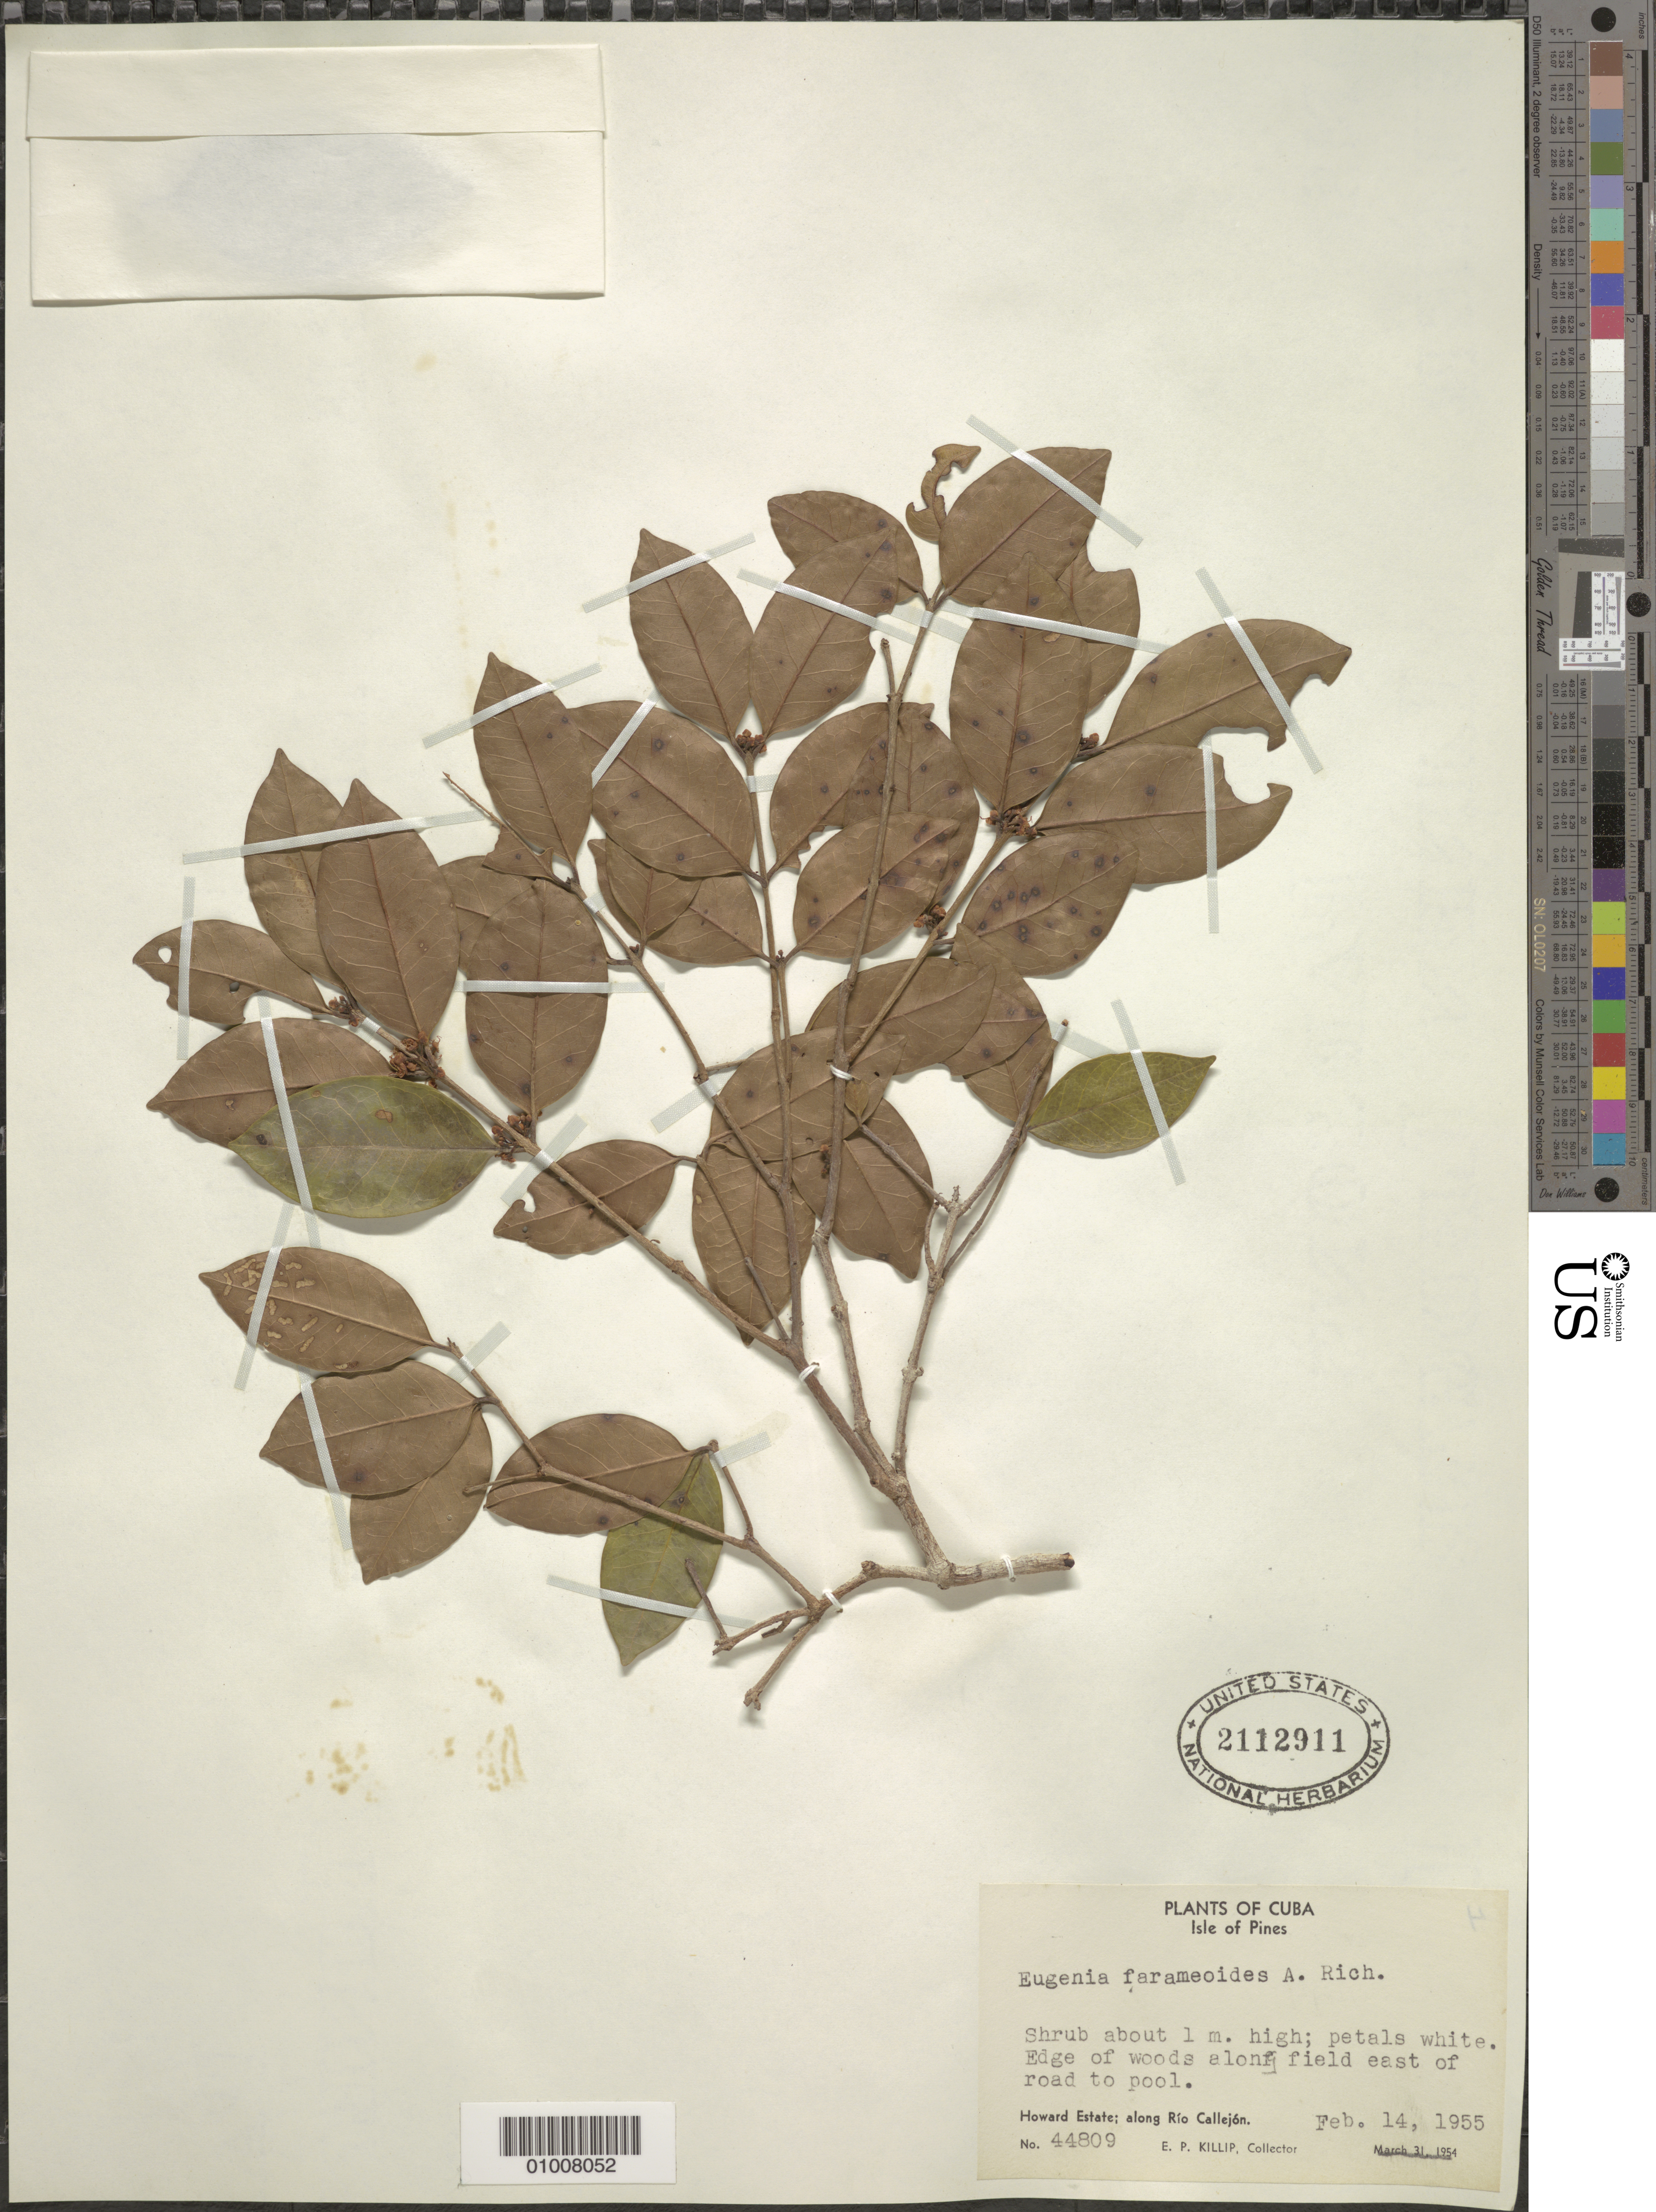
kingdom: Plantae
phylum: Tracheophyta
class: Magnoliopsida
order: Myrtales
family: Myrtaceae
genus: Eugenia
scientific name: Eugenia farameoides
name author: A. Rich.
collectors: E. P. Killip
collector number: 44809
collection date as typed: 14 Feb 1955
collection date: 1955-02-14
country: Cuba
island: Isla de la Juventud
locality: Howard Estate; along Río Callejón Edge of woods along field east of road to pool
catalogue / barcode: US 2112911